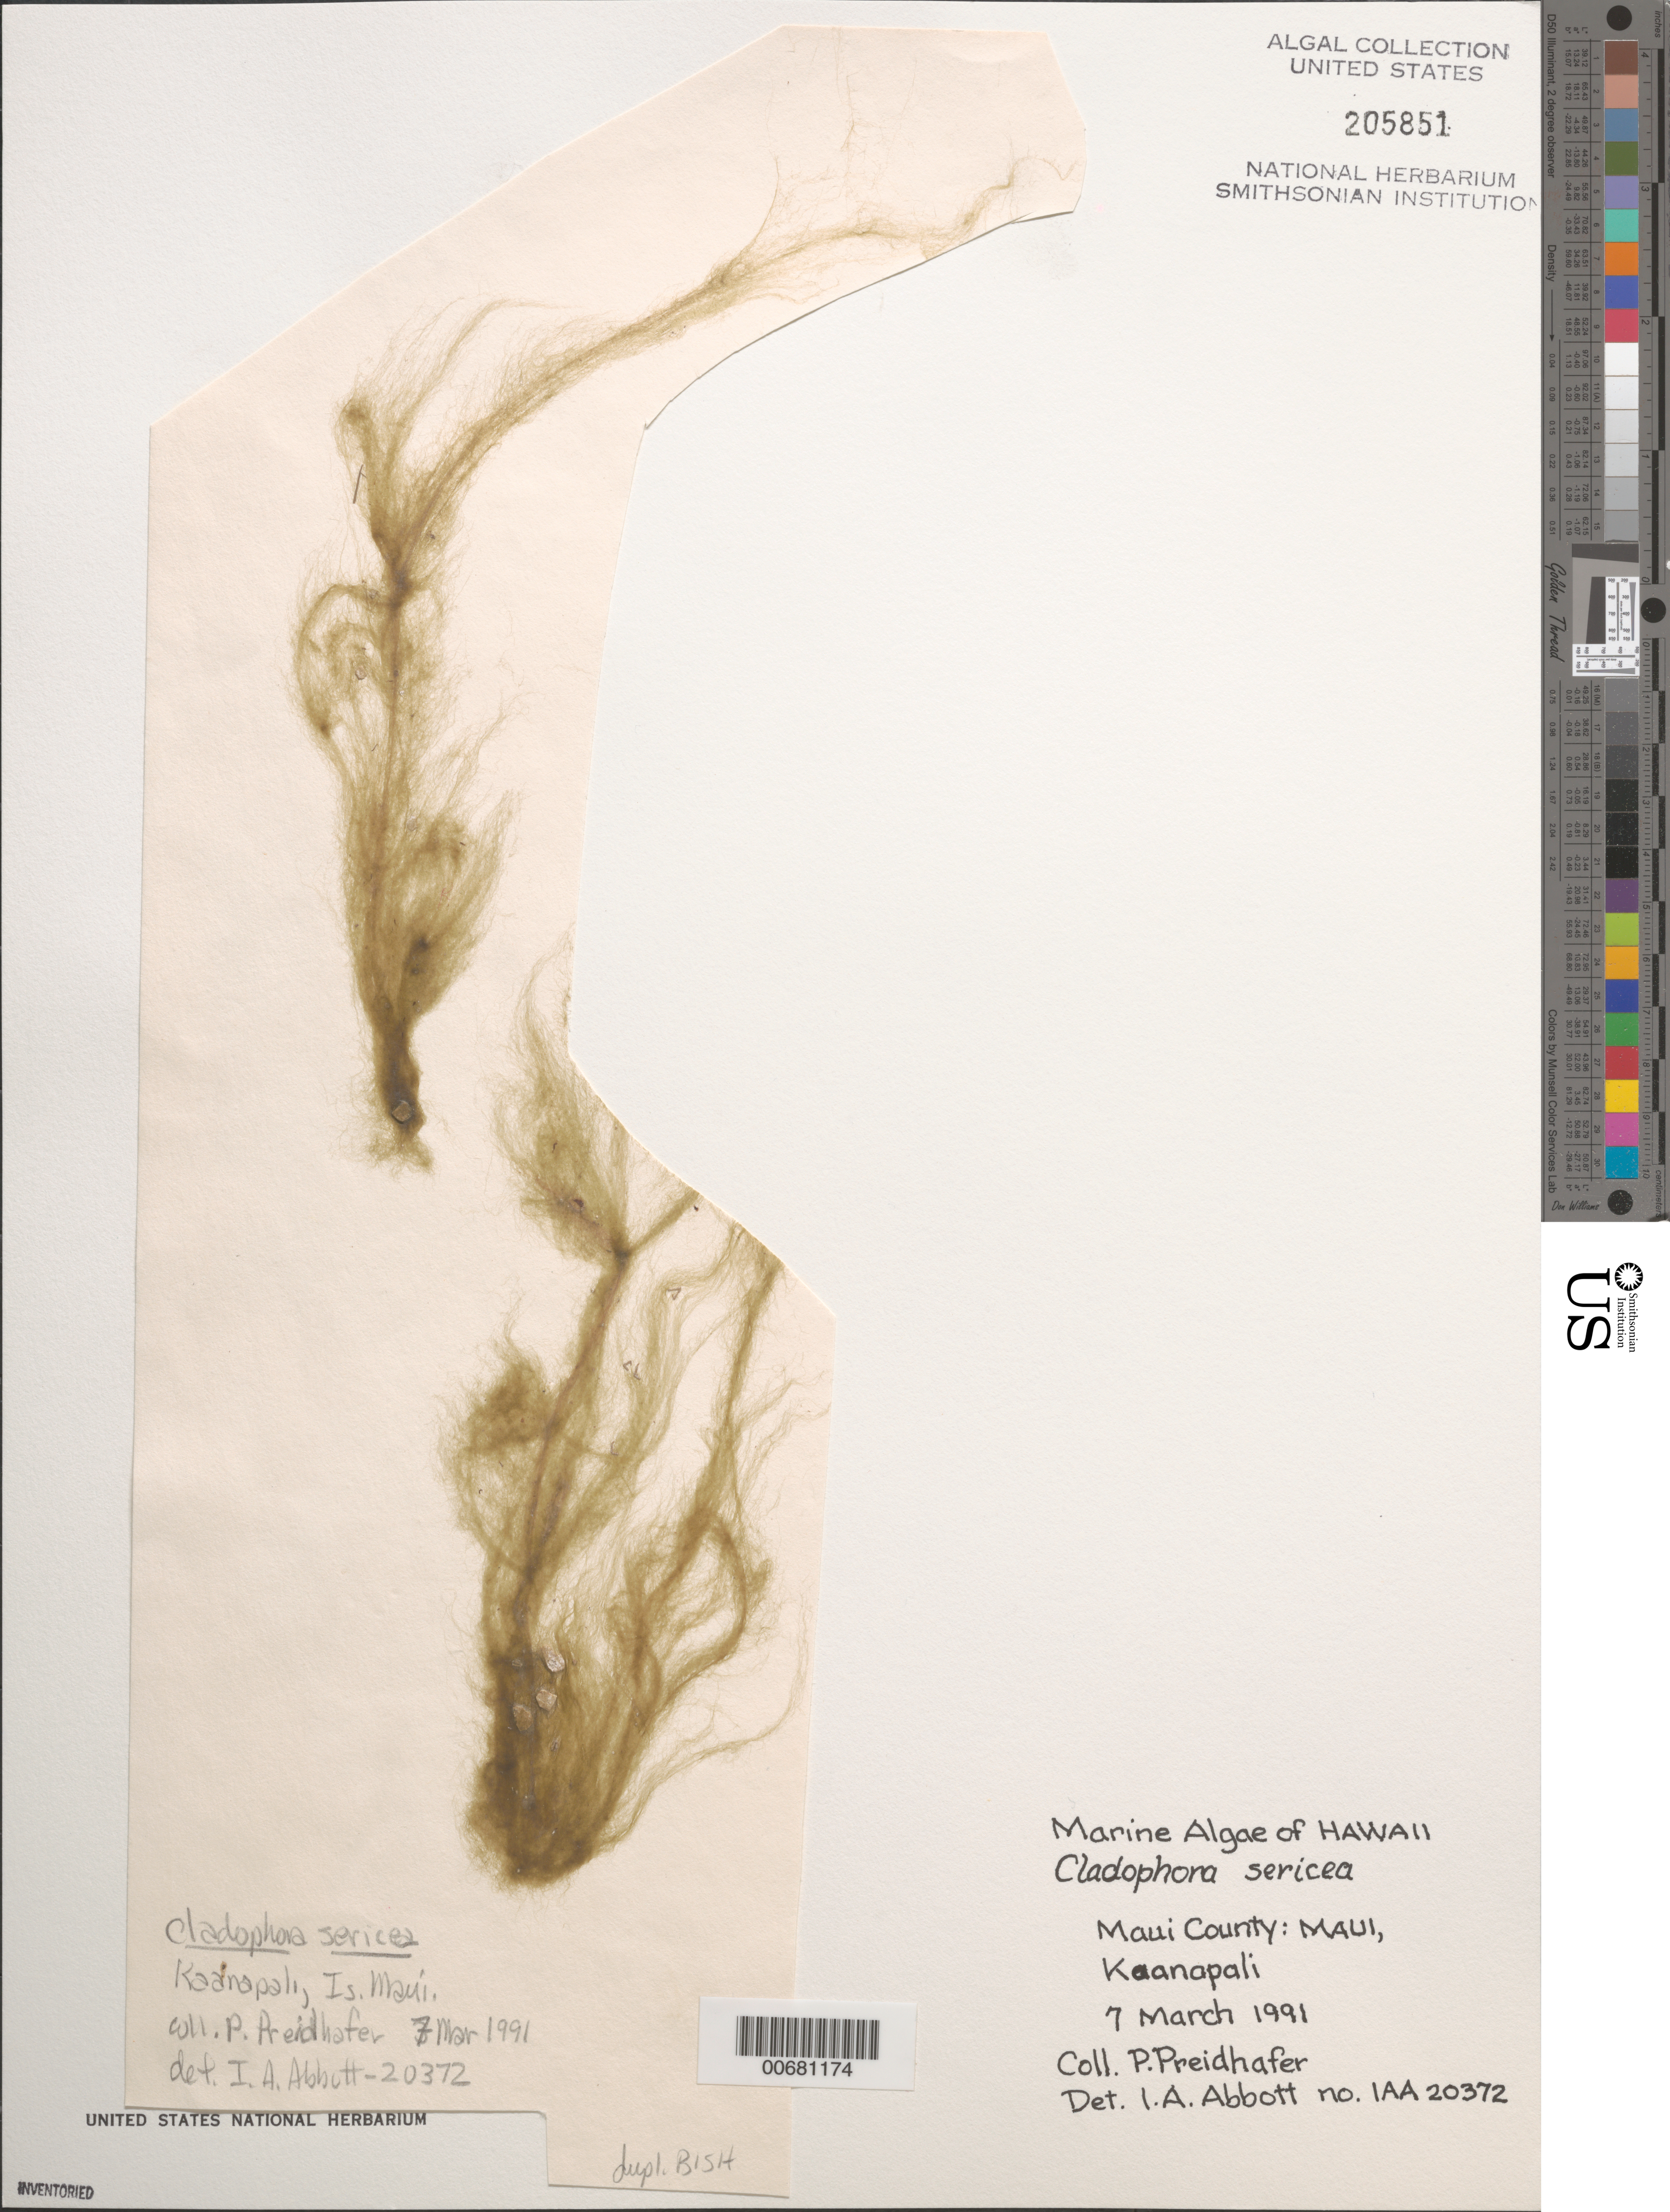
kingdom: Plantae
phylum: Chlorophyta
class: Ulvophyceae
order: Cladophorales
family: Cladophoraceae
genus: Cladophora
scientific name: Cladophora sericea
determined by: Abbott, Isabella A.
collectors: P. Preidhafer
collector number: IAA 20372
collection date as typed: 07 Mar 1991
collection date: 1991-03-07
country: United States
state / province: Hawaii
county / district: Maui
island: Maui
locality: Ka'anapali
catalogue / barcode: US 205851